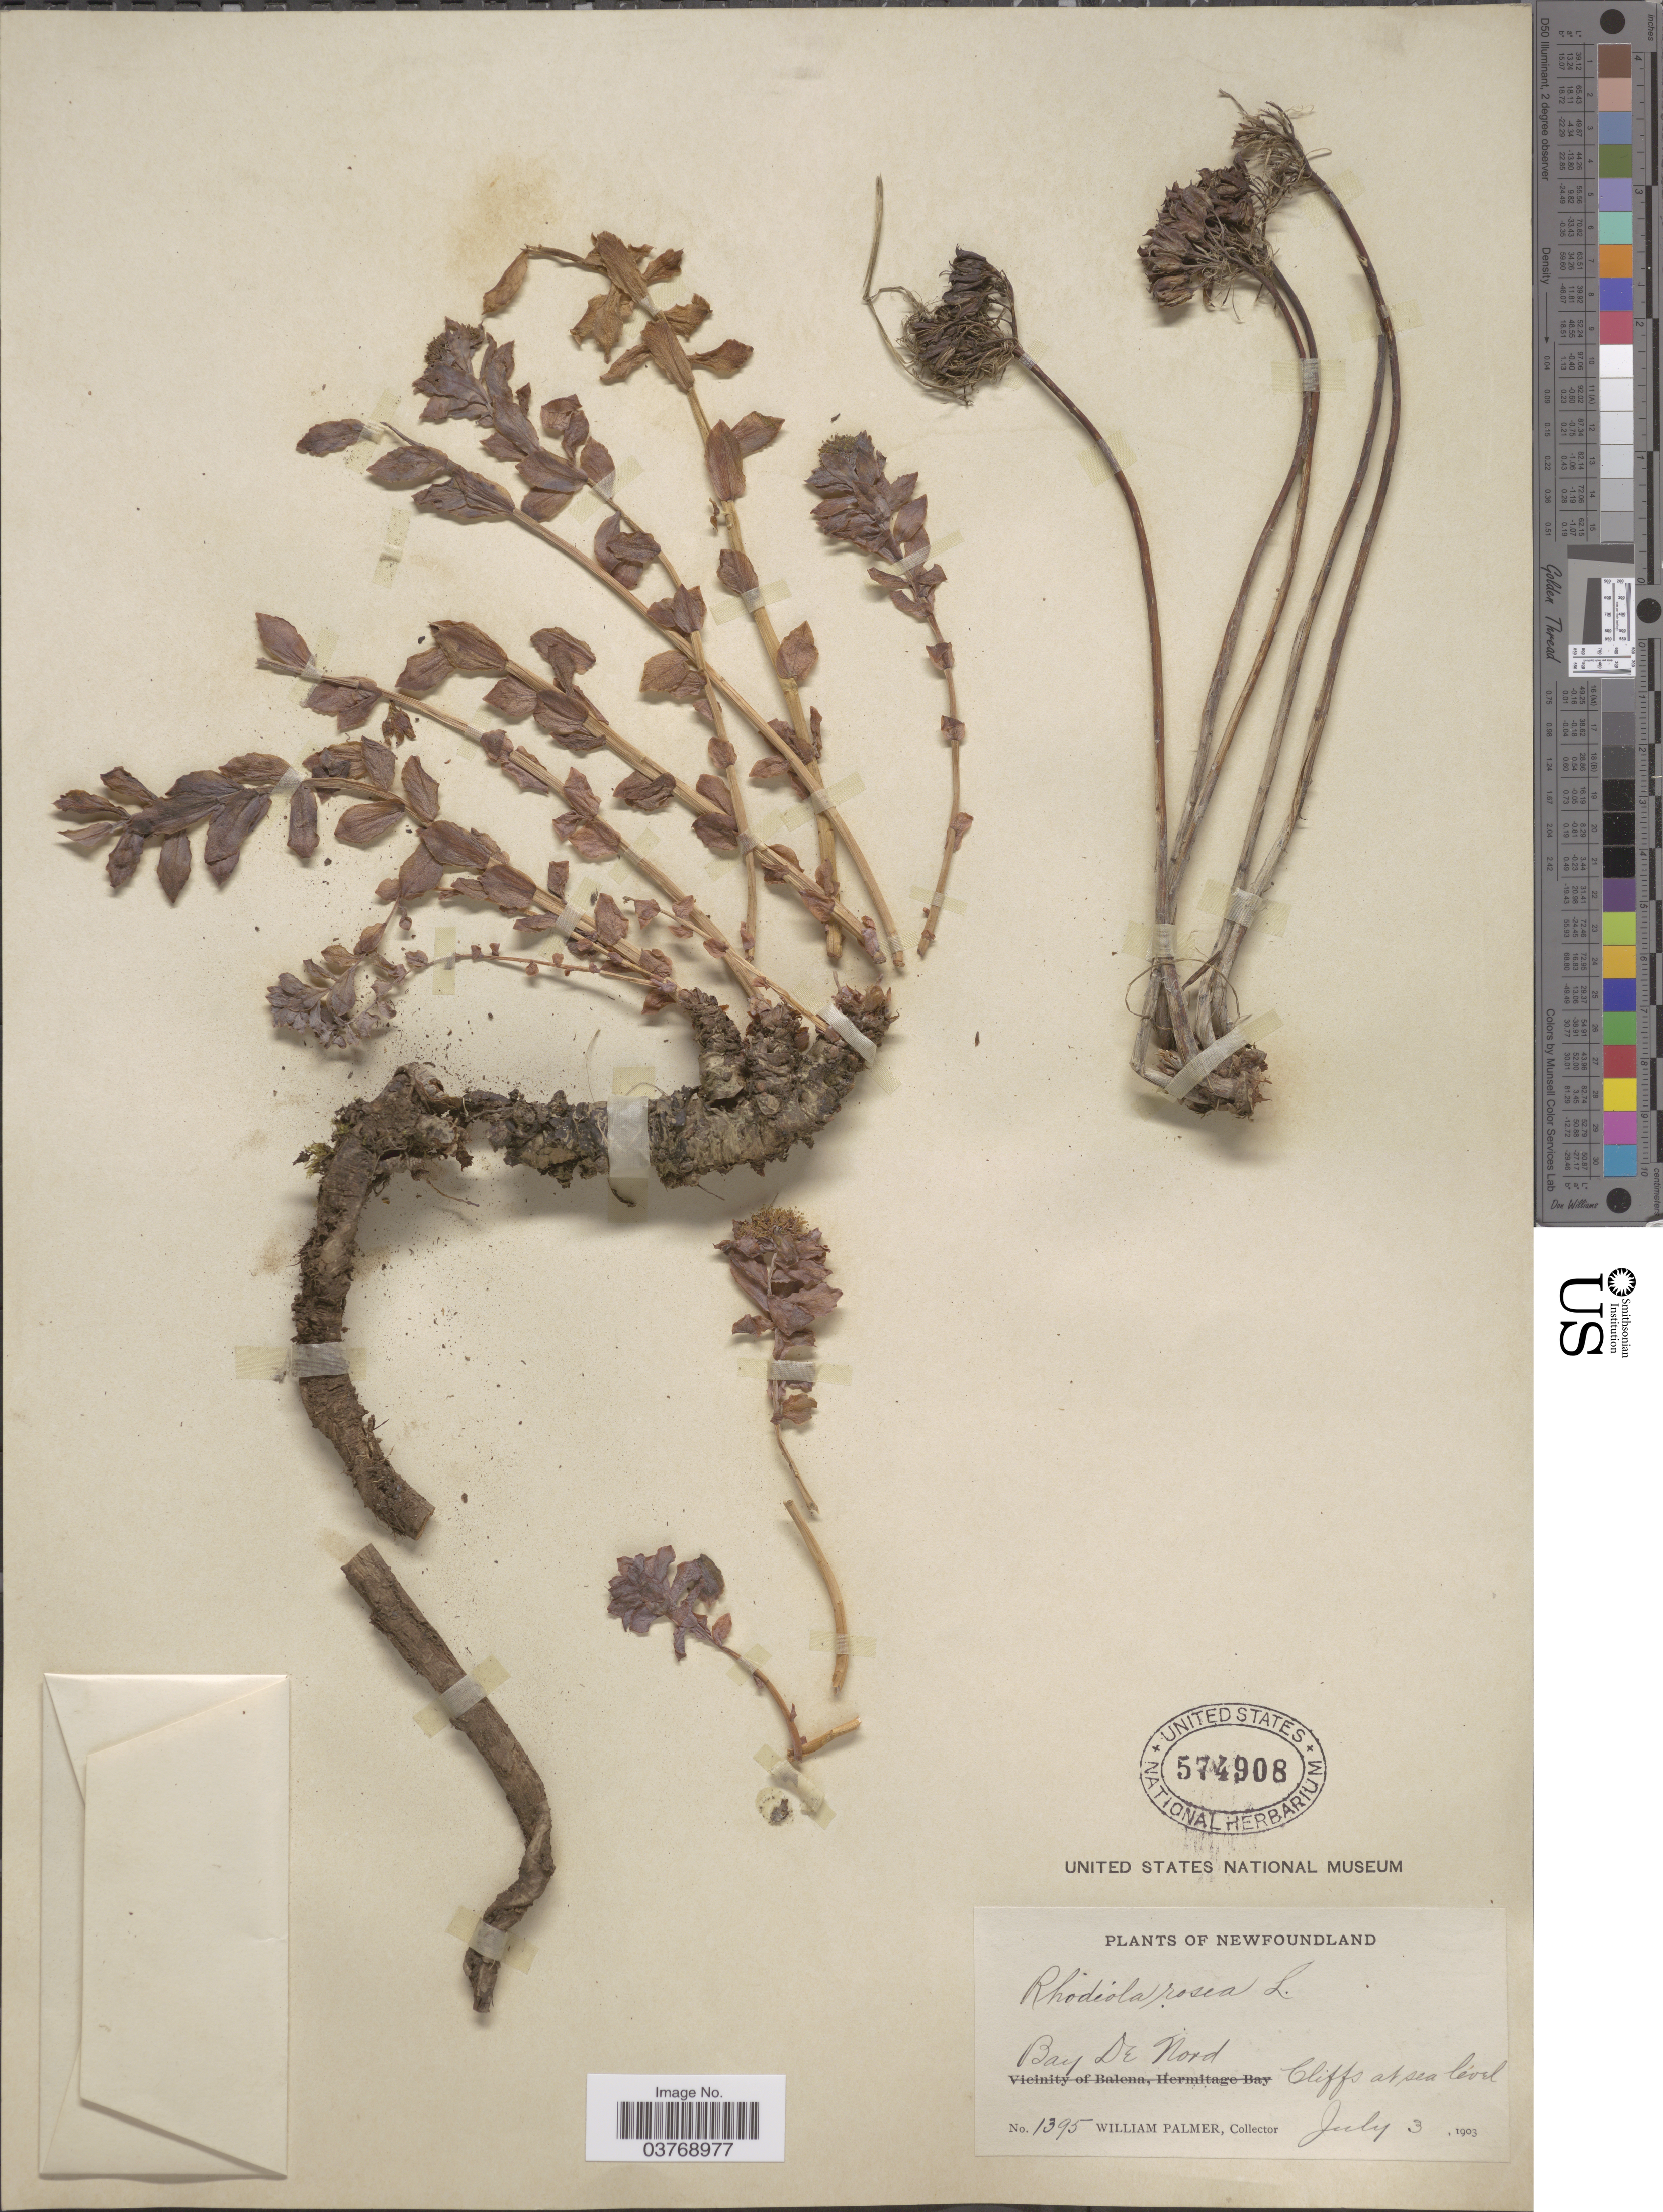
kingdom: Plantae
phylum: Tracheophyta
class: Magnoliopsida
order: Saxifragales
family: Crassulaceae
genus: Rhodiola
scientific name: Rhodiola rosea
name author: L.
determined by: Strong, Mark T., (BOT), Smithsonian Institution - National Museum of Natural History (UNITED STATES)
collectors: W. Palmer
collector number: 1395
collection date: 1903-07-03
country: Canada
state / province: Newfoundland and Labrador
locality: Bay De Nord.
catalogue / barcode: US 574908